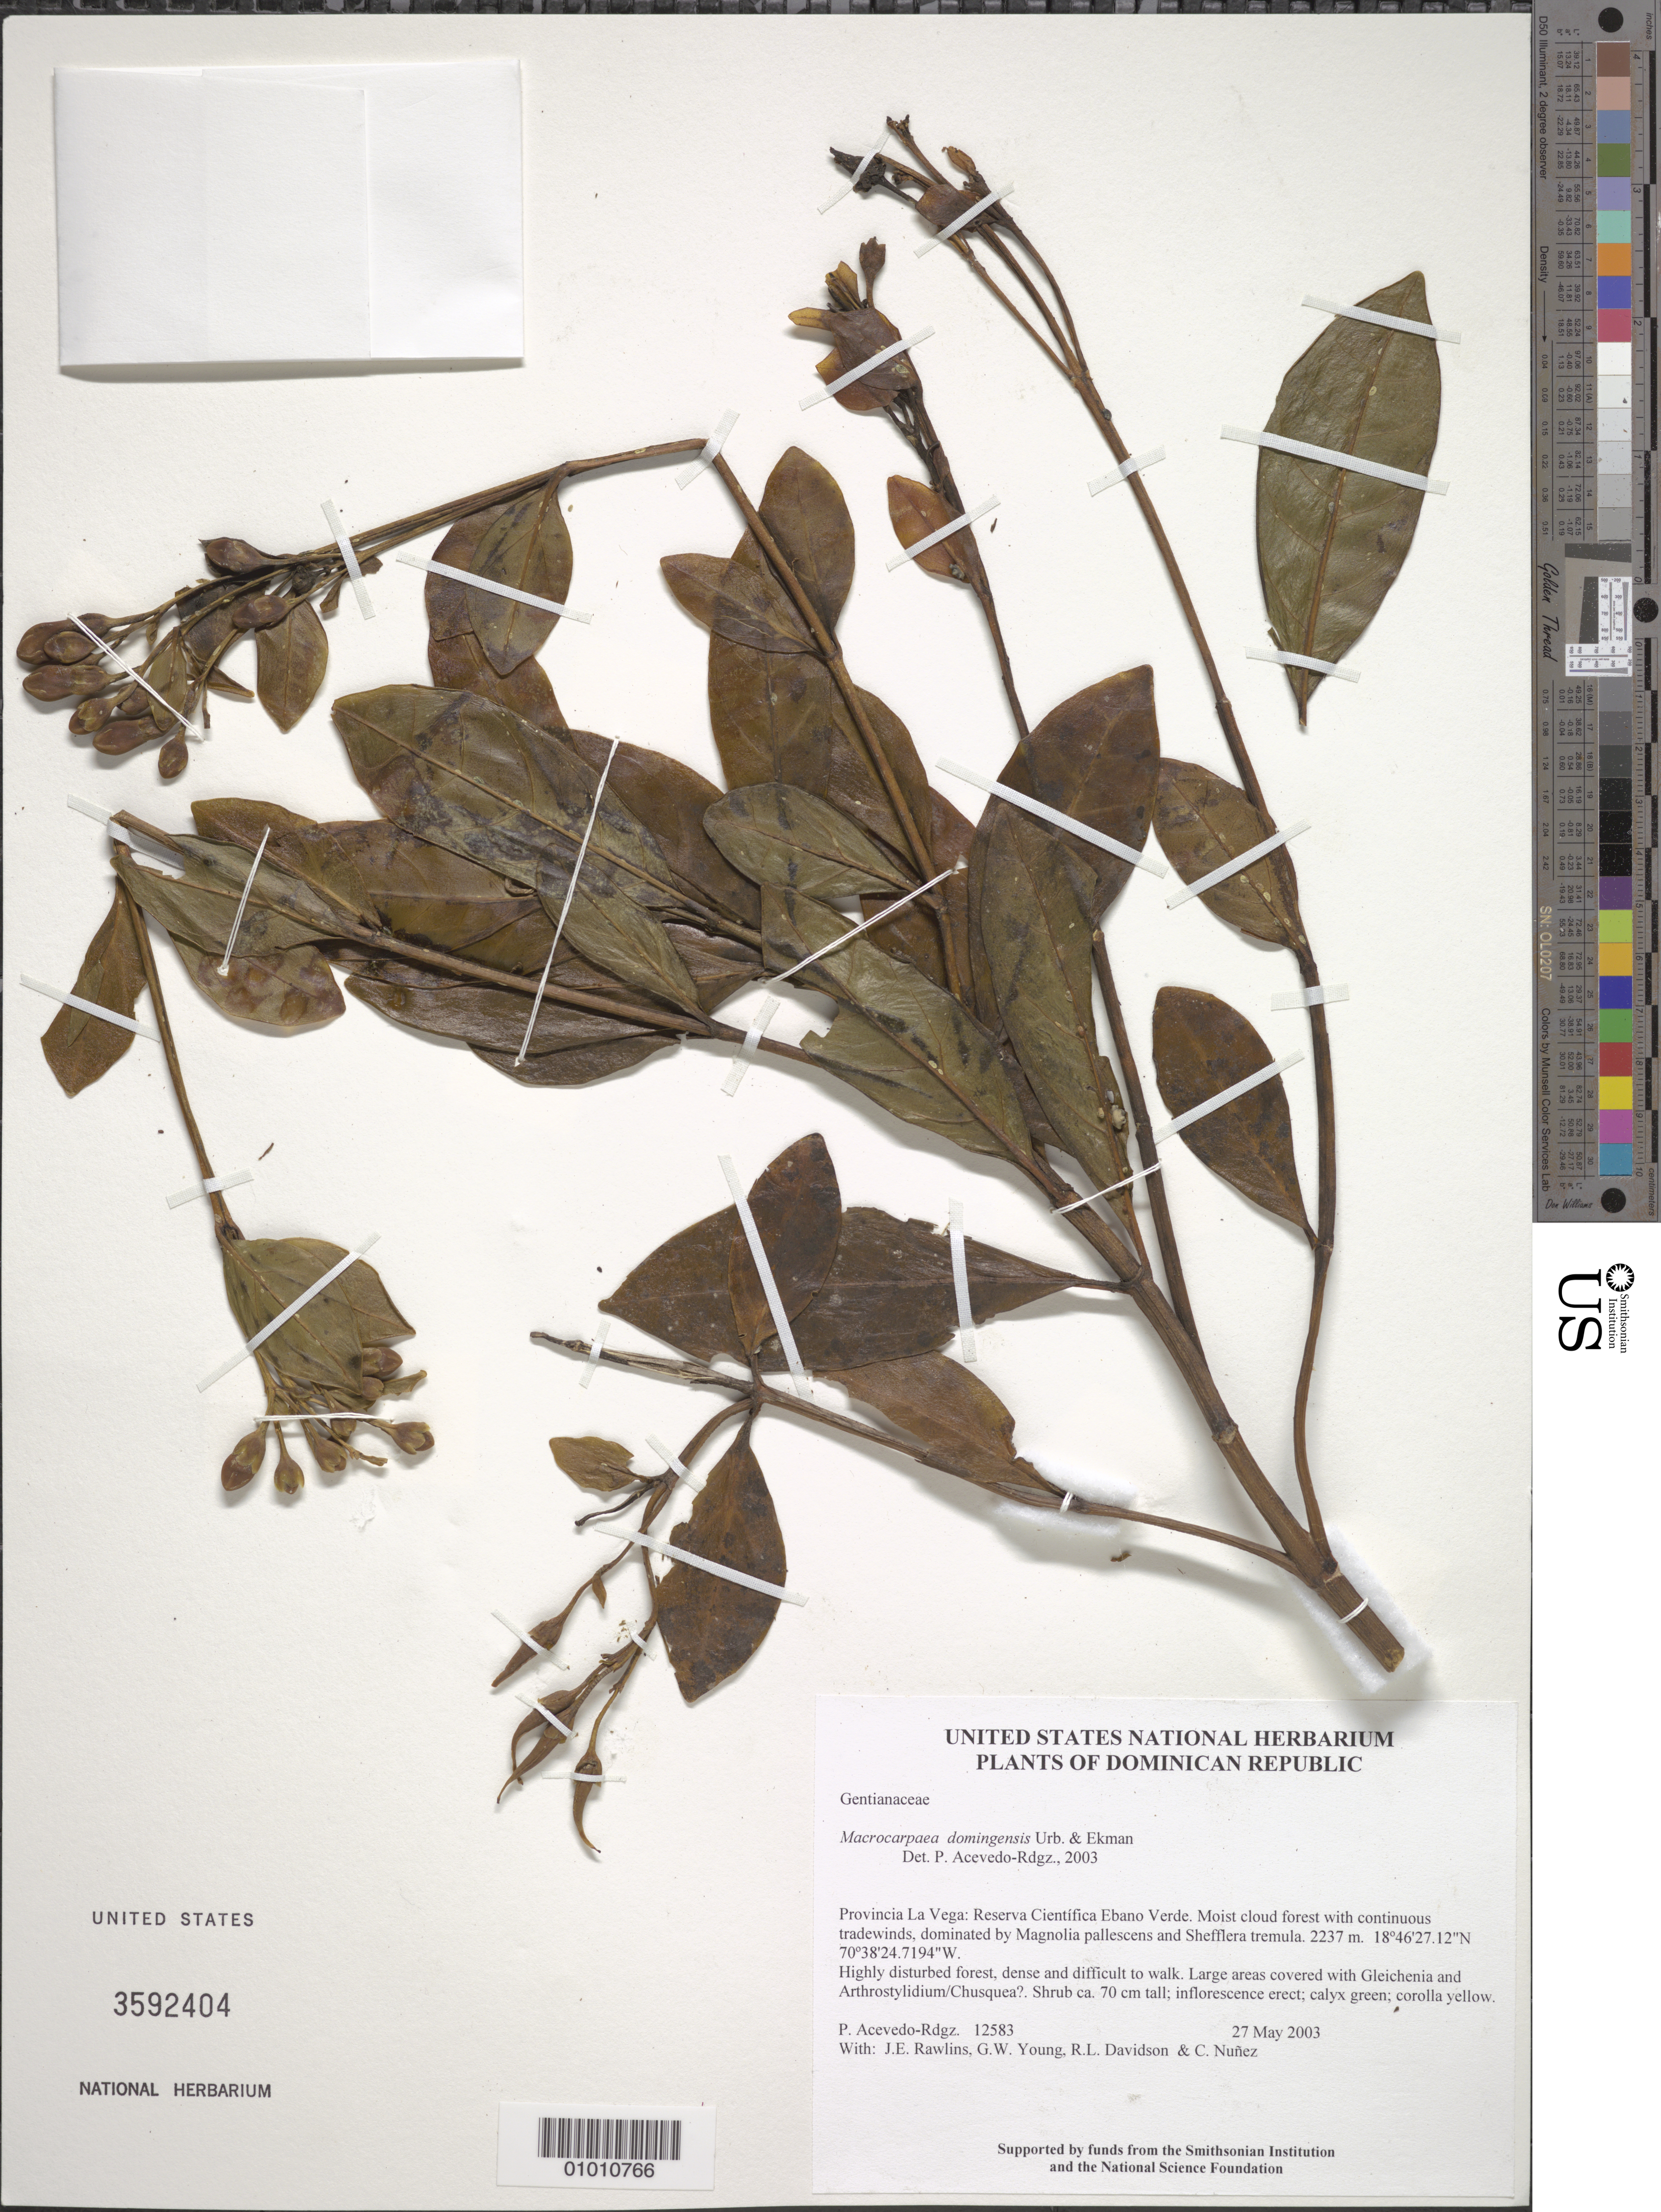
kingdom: Plantae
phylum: Tracheophyta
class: Magnoliopsida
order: Gentianales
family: Gentianaceae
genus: Macrocarpaea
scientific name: Macrocarpaea domingensis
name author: Urb. & Ekman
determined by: Acevedo-Rodríguez, P., (BOT), Smithsonian Institution - National Museum of Natural History (UNITED STATES)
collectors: P. Acevedo-Rodr., J. Rawlins, G. Young, R. Davidson & C. Nunez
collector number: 12583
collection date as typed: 27 May 2003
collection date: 2003-05-27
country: Dominican Republic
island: Hispaniola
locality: Provincia La Vega: Reserva Científica Ebano Verde. Moist cloud forest with continuous tradewinds, dominated by Magnolia pallescens and Shefflera tremula.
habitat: Highly disturbed forest, dense and difficult to walk. Large areas covered with Gleichenia and Arthrostylidium/Chusquea?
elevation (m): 2237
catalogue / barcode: US 3592404